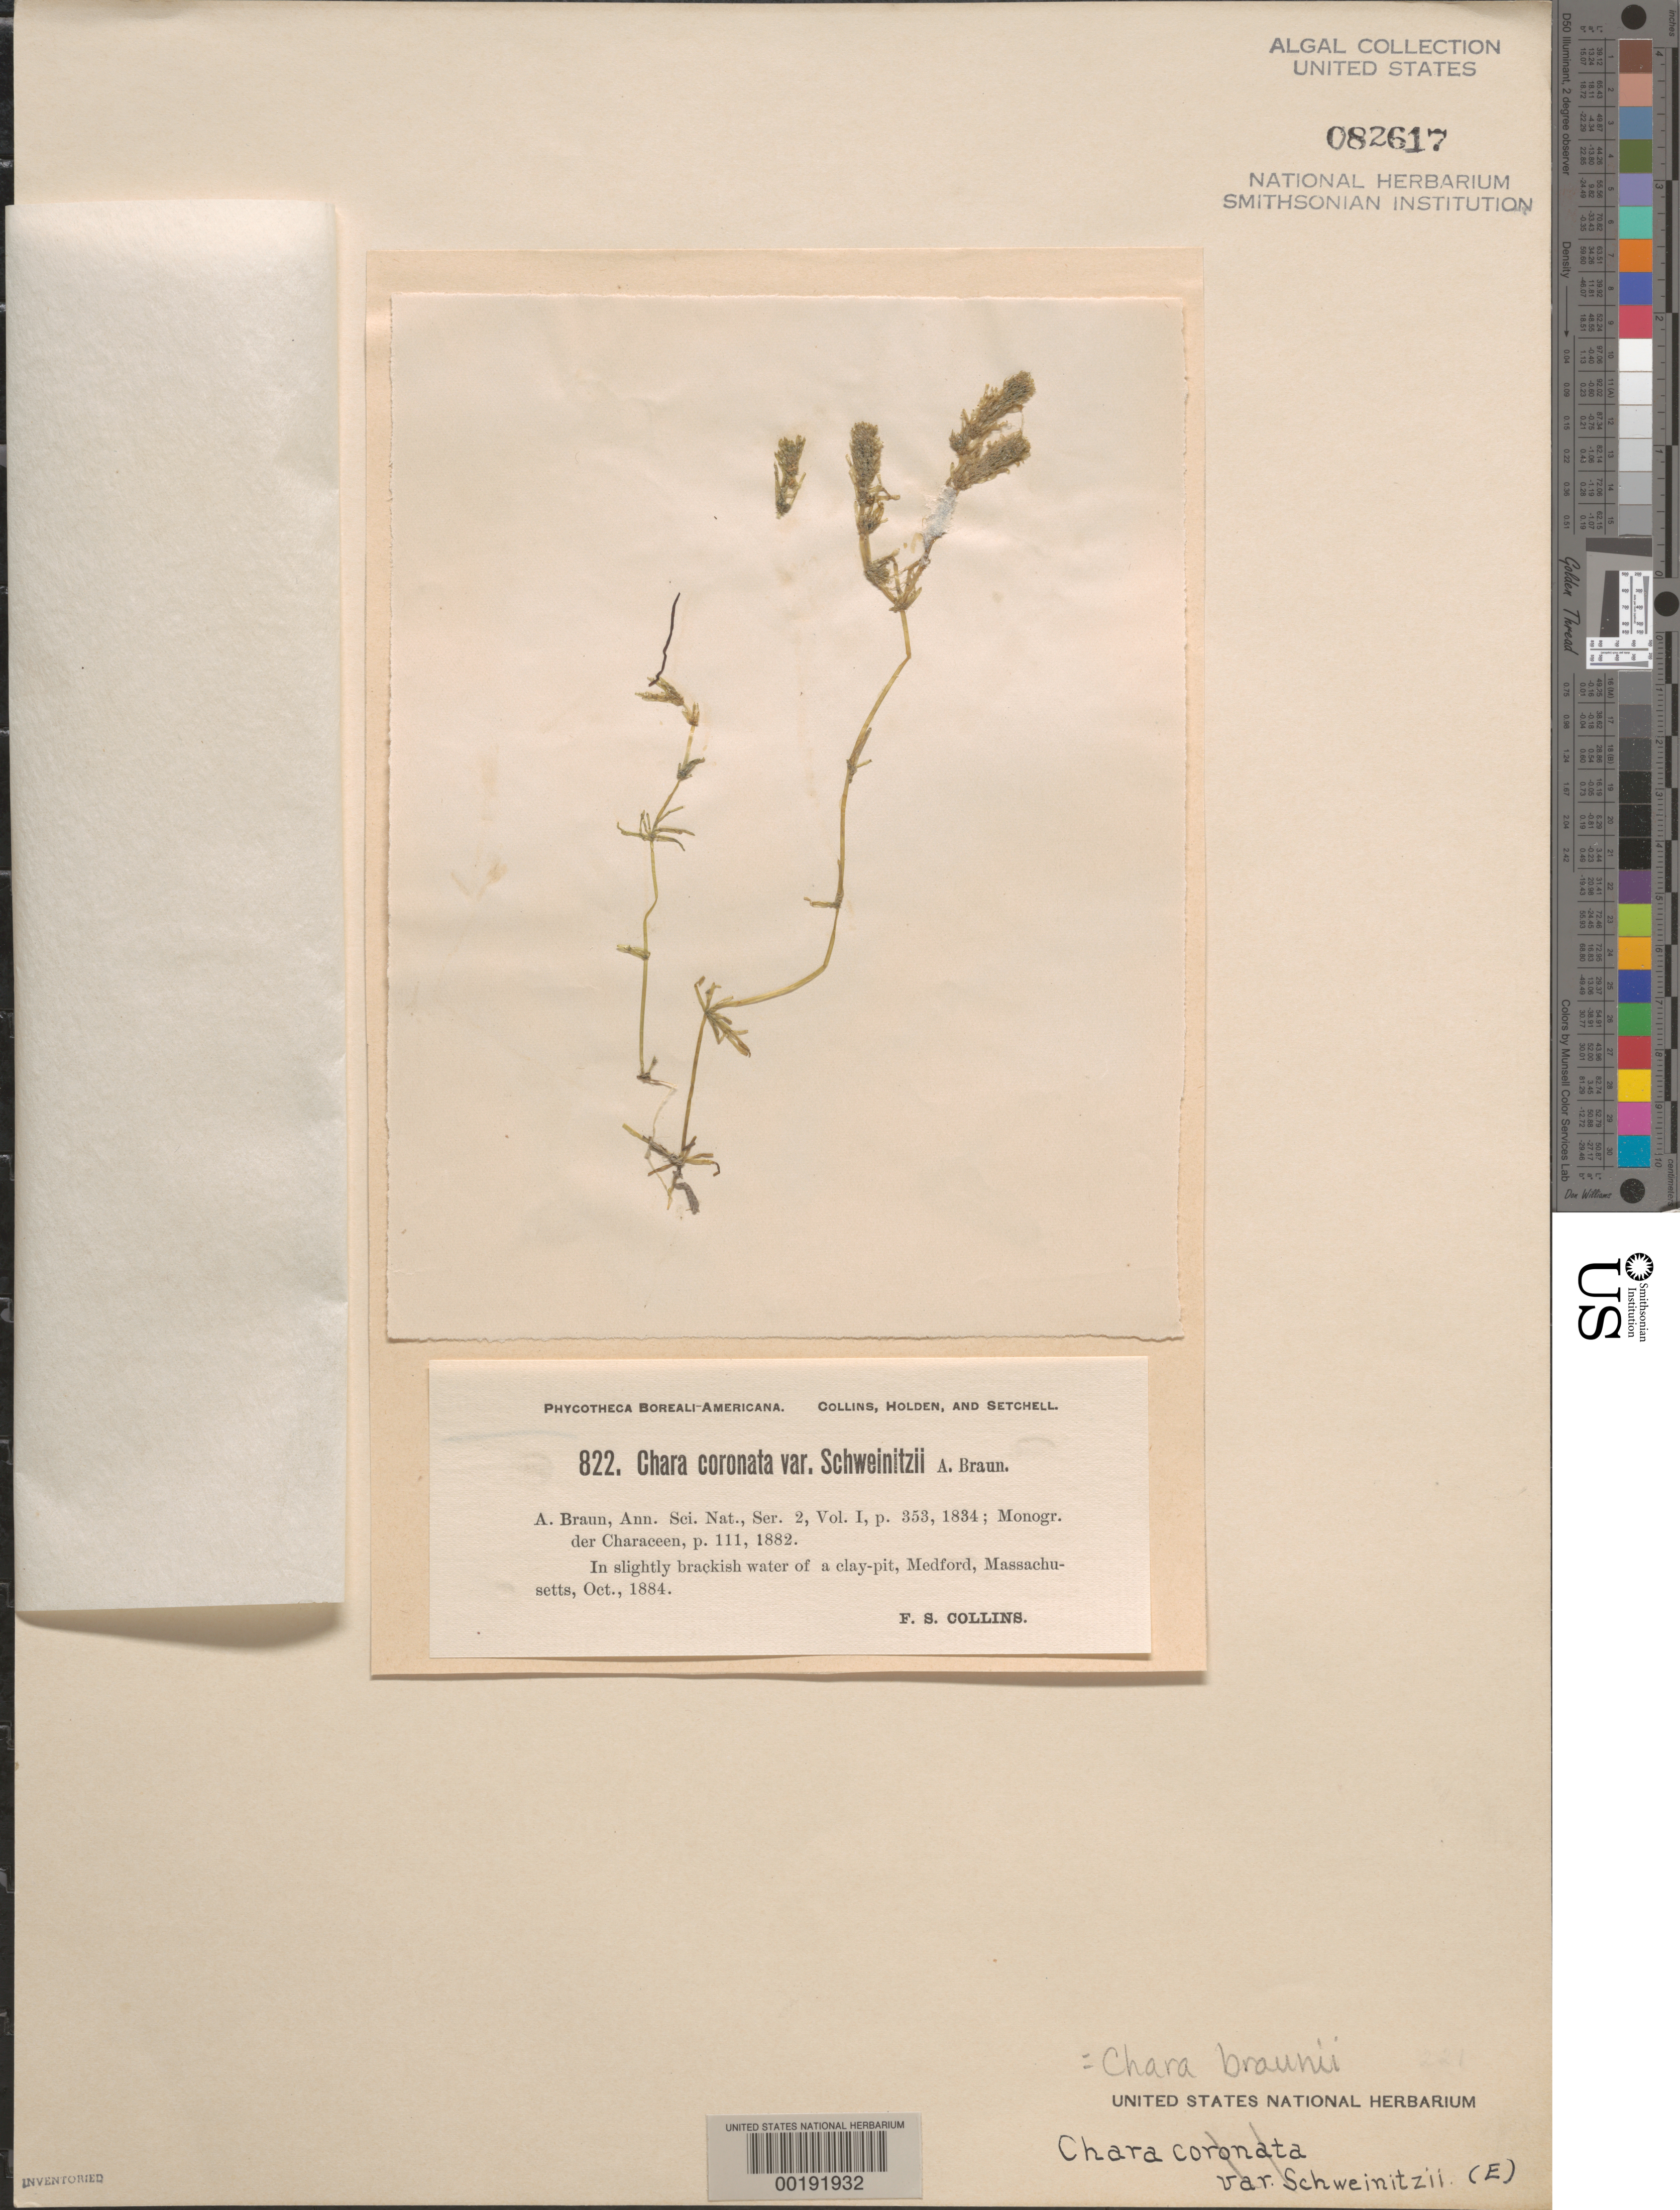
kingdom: Plantae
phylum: Charophyta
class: Charophyceae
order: Charales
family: Characeae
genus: Chara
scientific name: Chara braunii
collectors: F. Collins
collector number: PB-A 822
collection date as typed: Oct 1884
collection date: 1884-10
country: United States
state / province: Massachusetts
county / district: Middlesex County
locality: Medford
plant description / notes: Collins, Holden & Setchell, Phycotheca Boreali-Americana, as Chara coronata var. schweinitzii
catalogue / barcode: US 82617